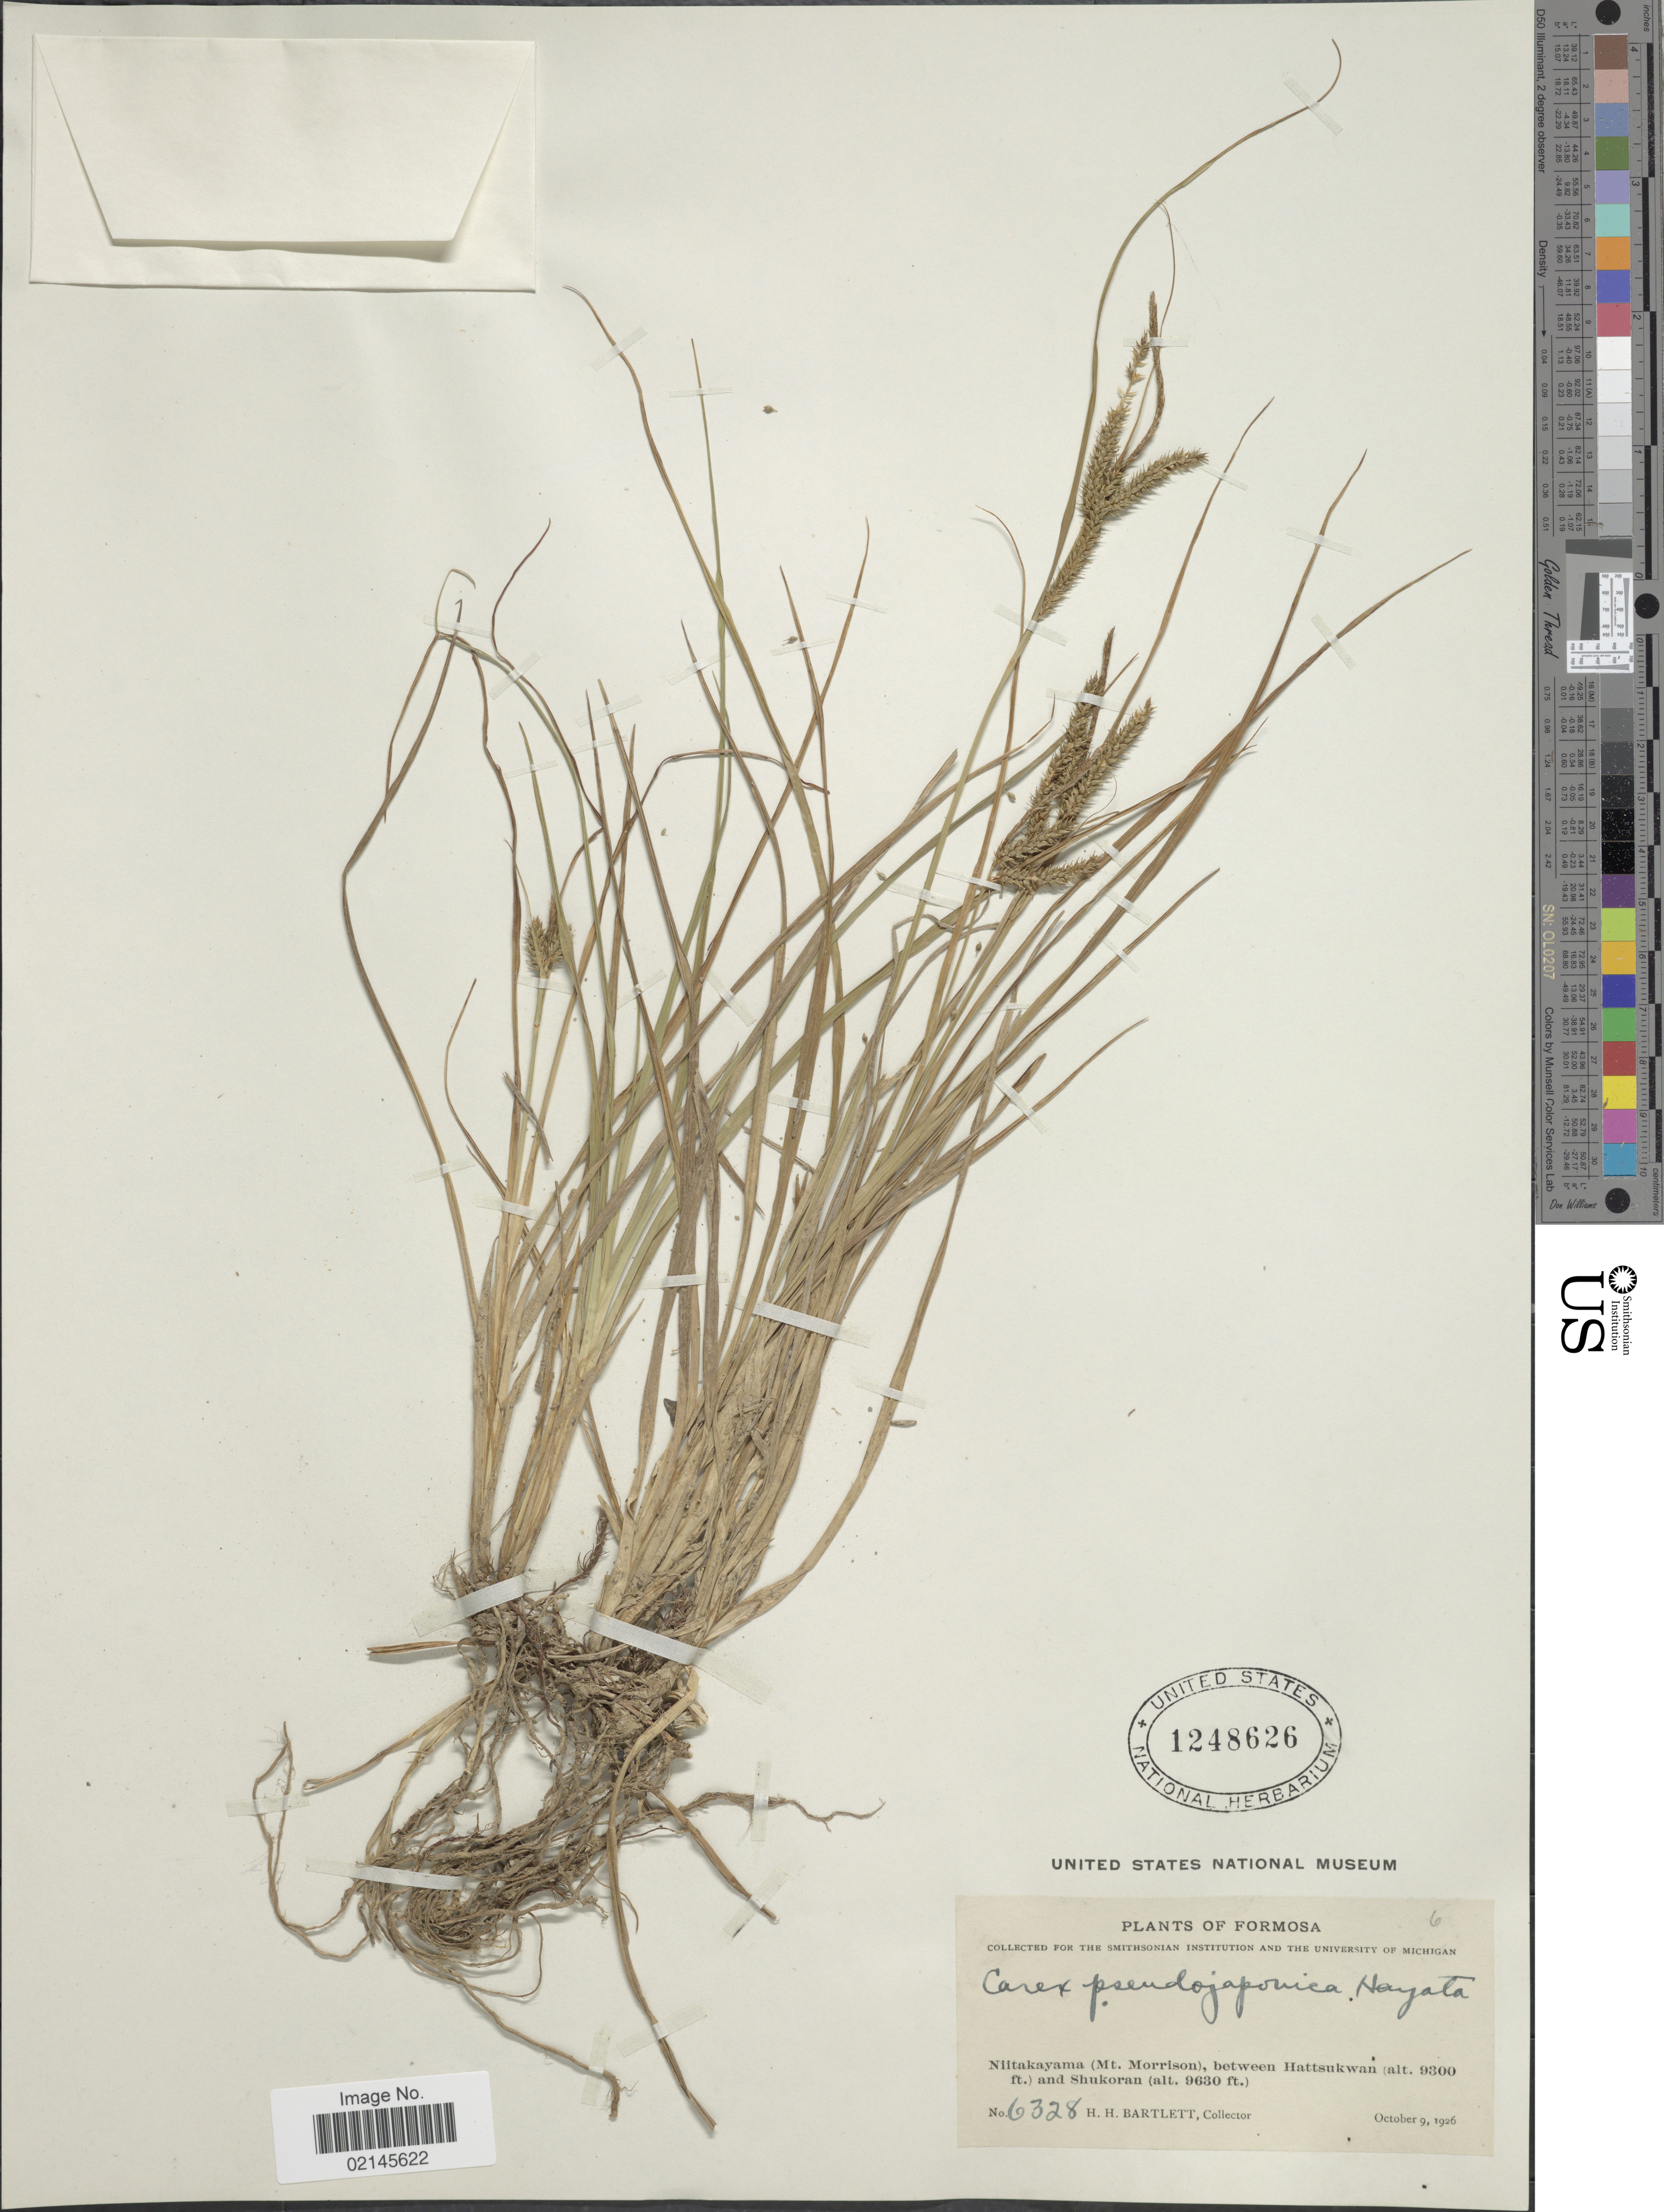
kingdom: Plantae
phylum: Tracheophyta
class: Liliopsida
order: Poales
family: Cyperaceae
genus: Carex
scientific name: Carex subtransversa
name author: C.B. Clarke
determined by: Strong, Mark T., (BOT), Smithsonian Institution - National Museum of Natural History (UNITED STATES)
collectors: H. H. Bartlett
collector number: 6328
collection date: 1926-10-09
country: Taiwan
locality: Formosa, Niitakayama (Mt. Morrison), between Hattsukwan and Shukoran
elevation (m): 2835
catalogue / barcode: US 1248626